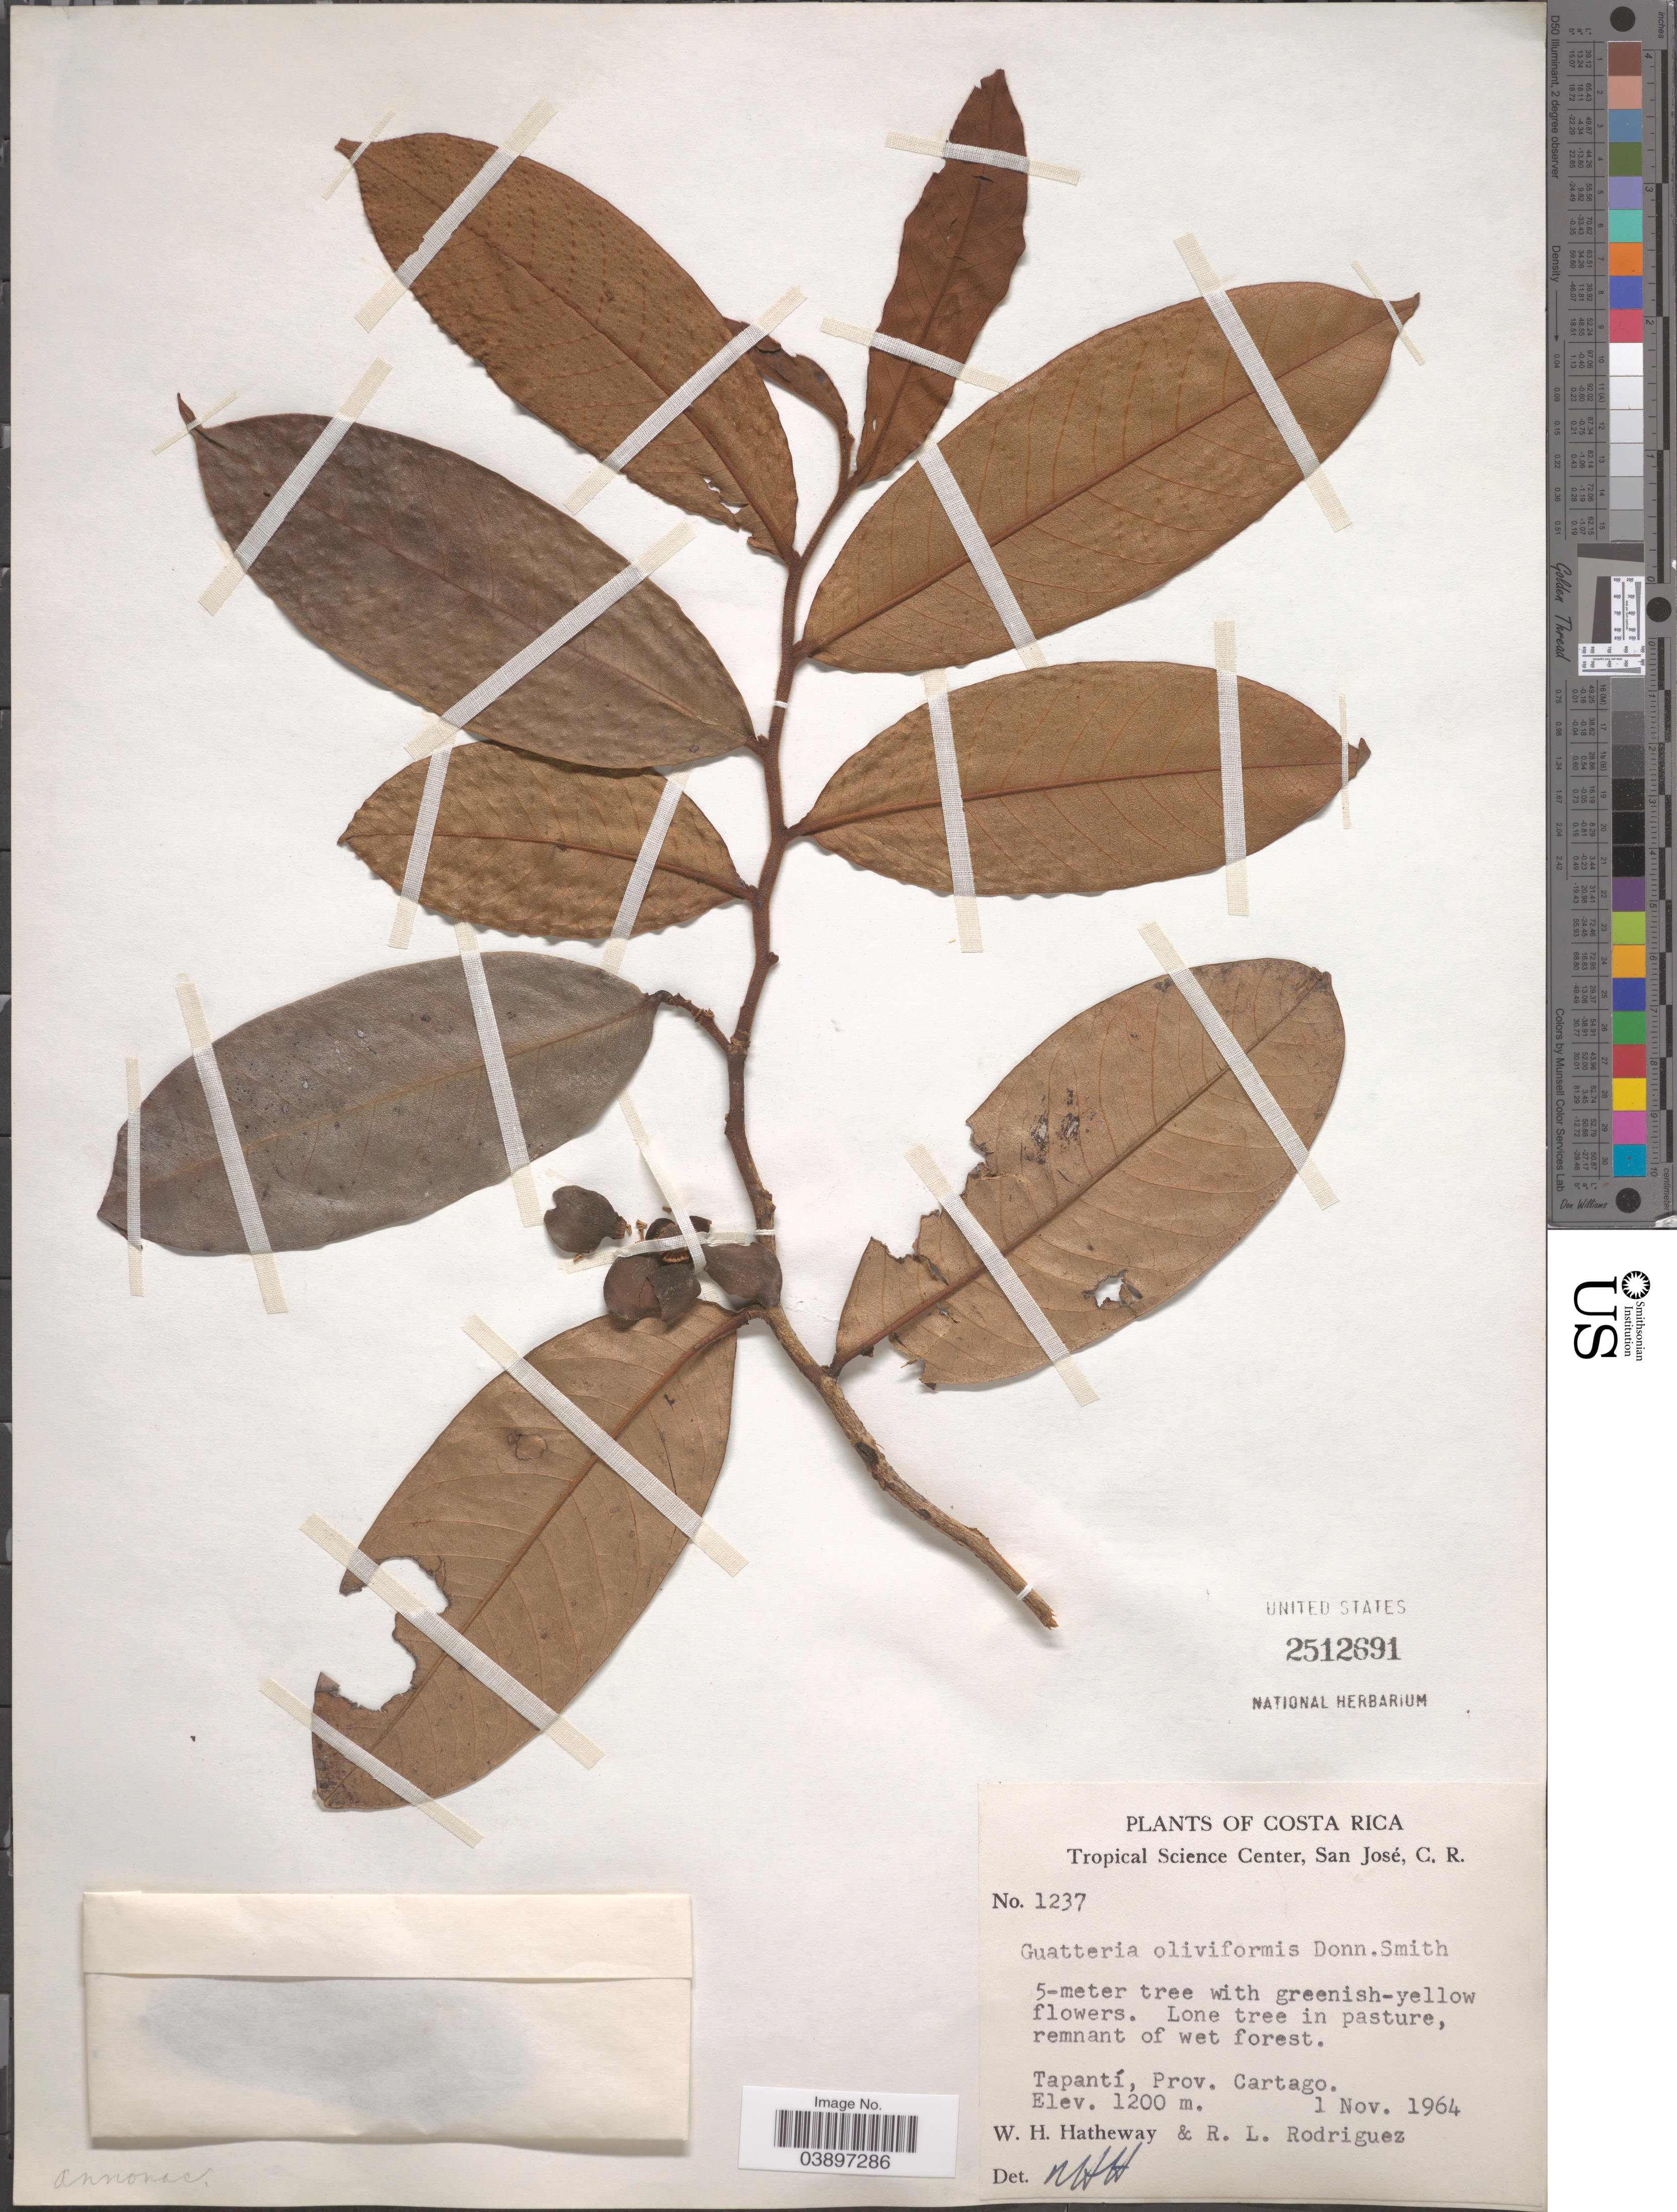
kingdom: Plantae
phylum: Tracheophyta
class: Magnoliopsida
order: Magnoliales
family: Annonaceae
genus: Guatteria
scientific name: Guatteria oliviformis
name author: Donn. Sm.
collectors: W. H. Hatheway & R. Rodriguez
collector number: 1237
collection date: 1964-11-01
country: Costa Rica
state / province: Cartago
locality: Tapantí.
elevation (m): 1200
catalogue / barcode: US 2512691